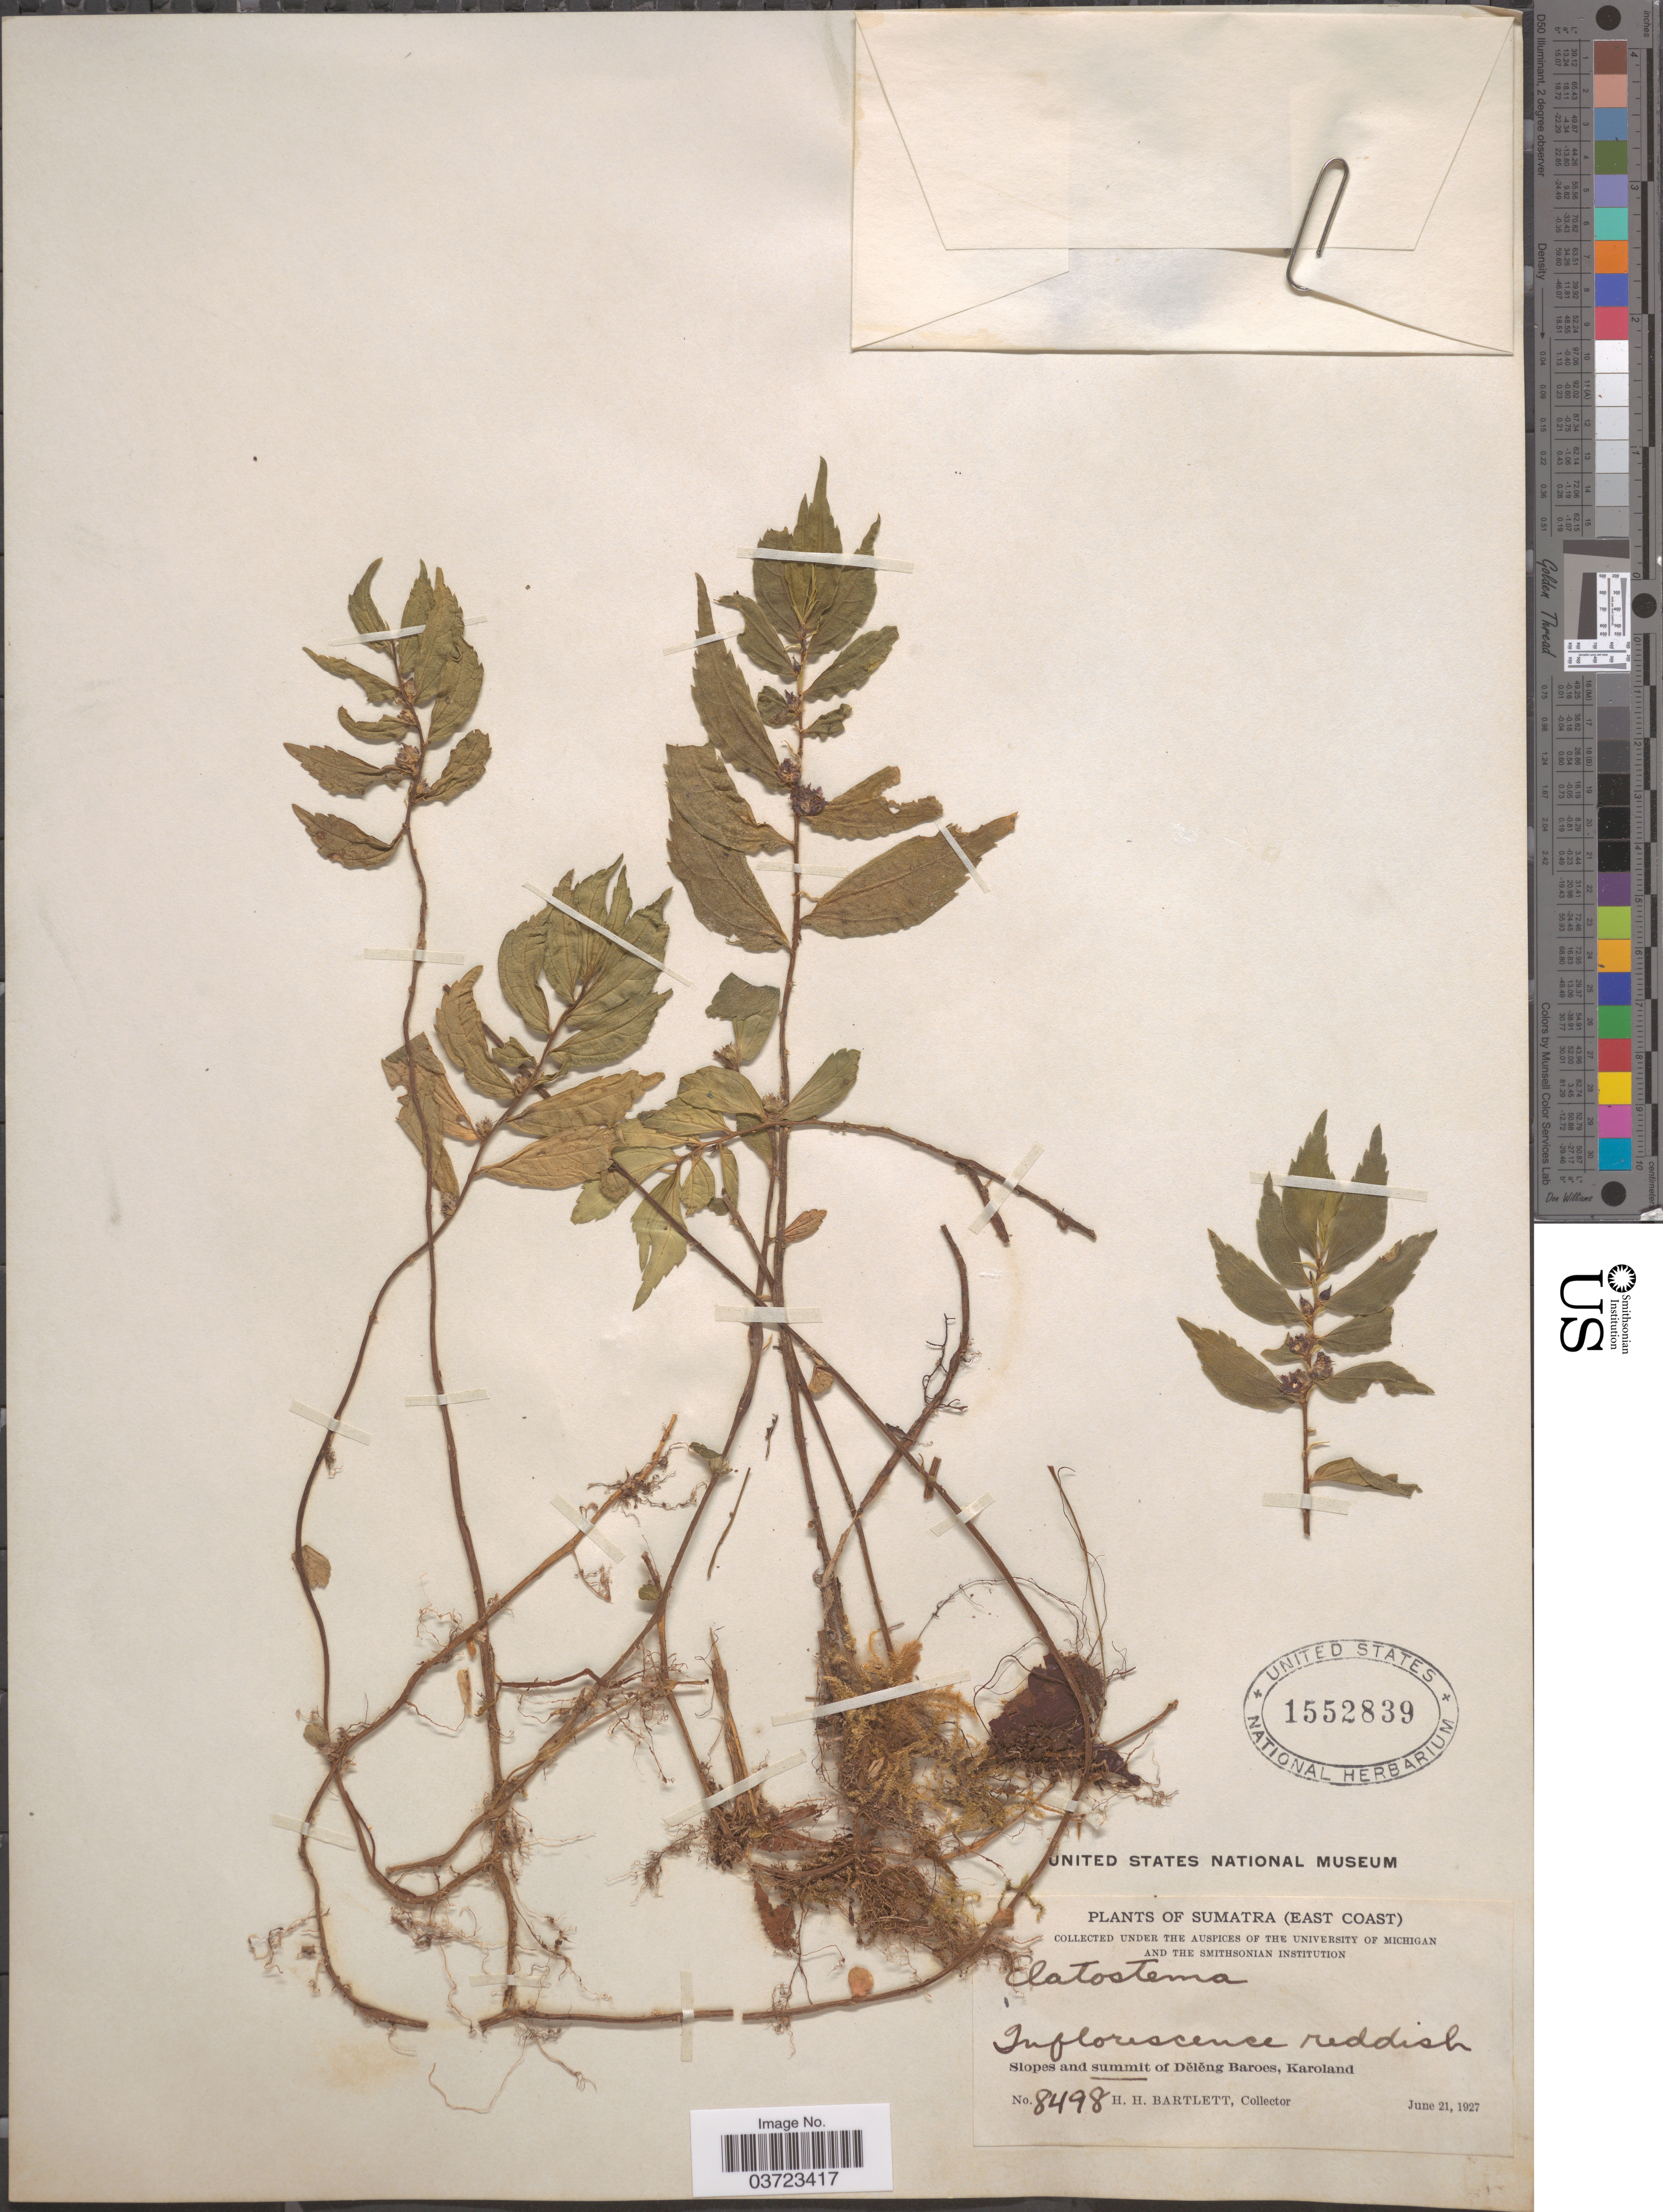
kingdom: Plantae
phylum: Tracheophyta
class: Magnoliopsida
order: Rosales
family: Urticaceae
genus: Elatostema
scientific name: Elatostema sp.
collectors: H. H. Bartlett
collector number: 8498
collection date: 1927-06-21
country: Indonesia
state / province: Sumatra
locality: Sumatra (East Coast). Slopes and summit of Dĕlĕng Baroes, Karoland.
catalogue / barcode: US 1552839